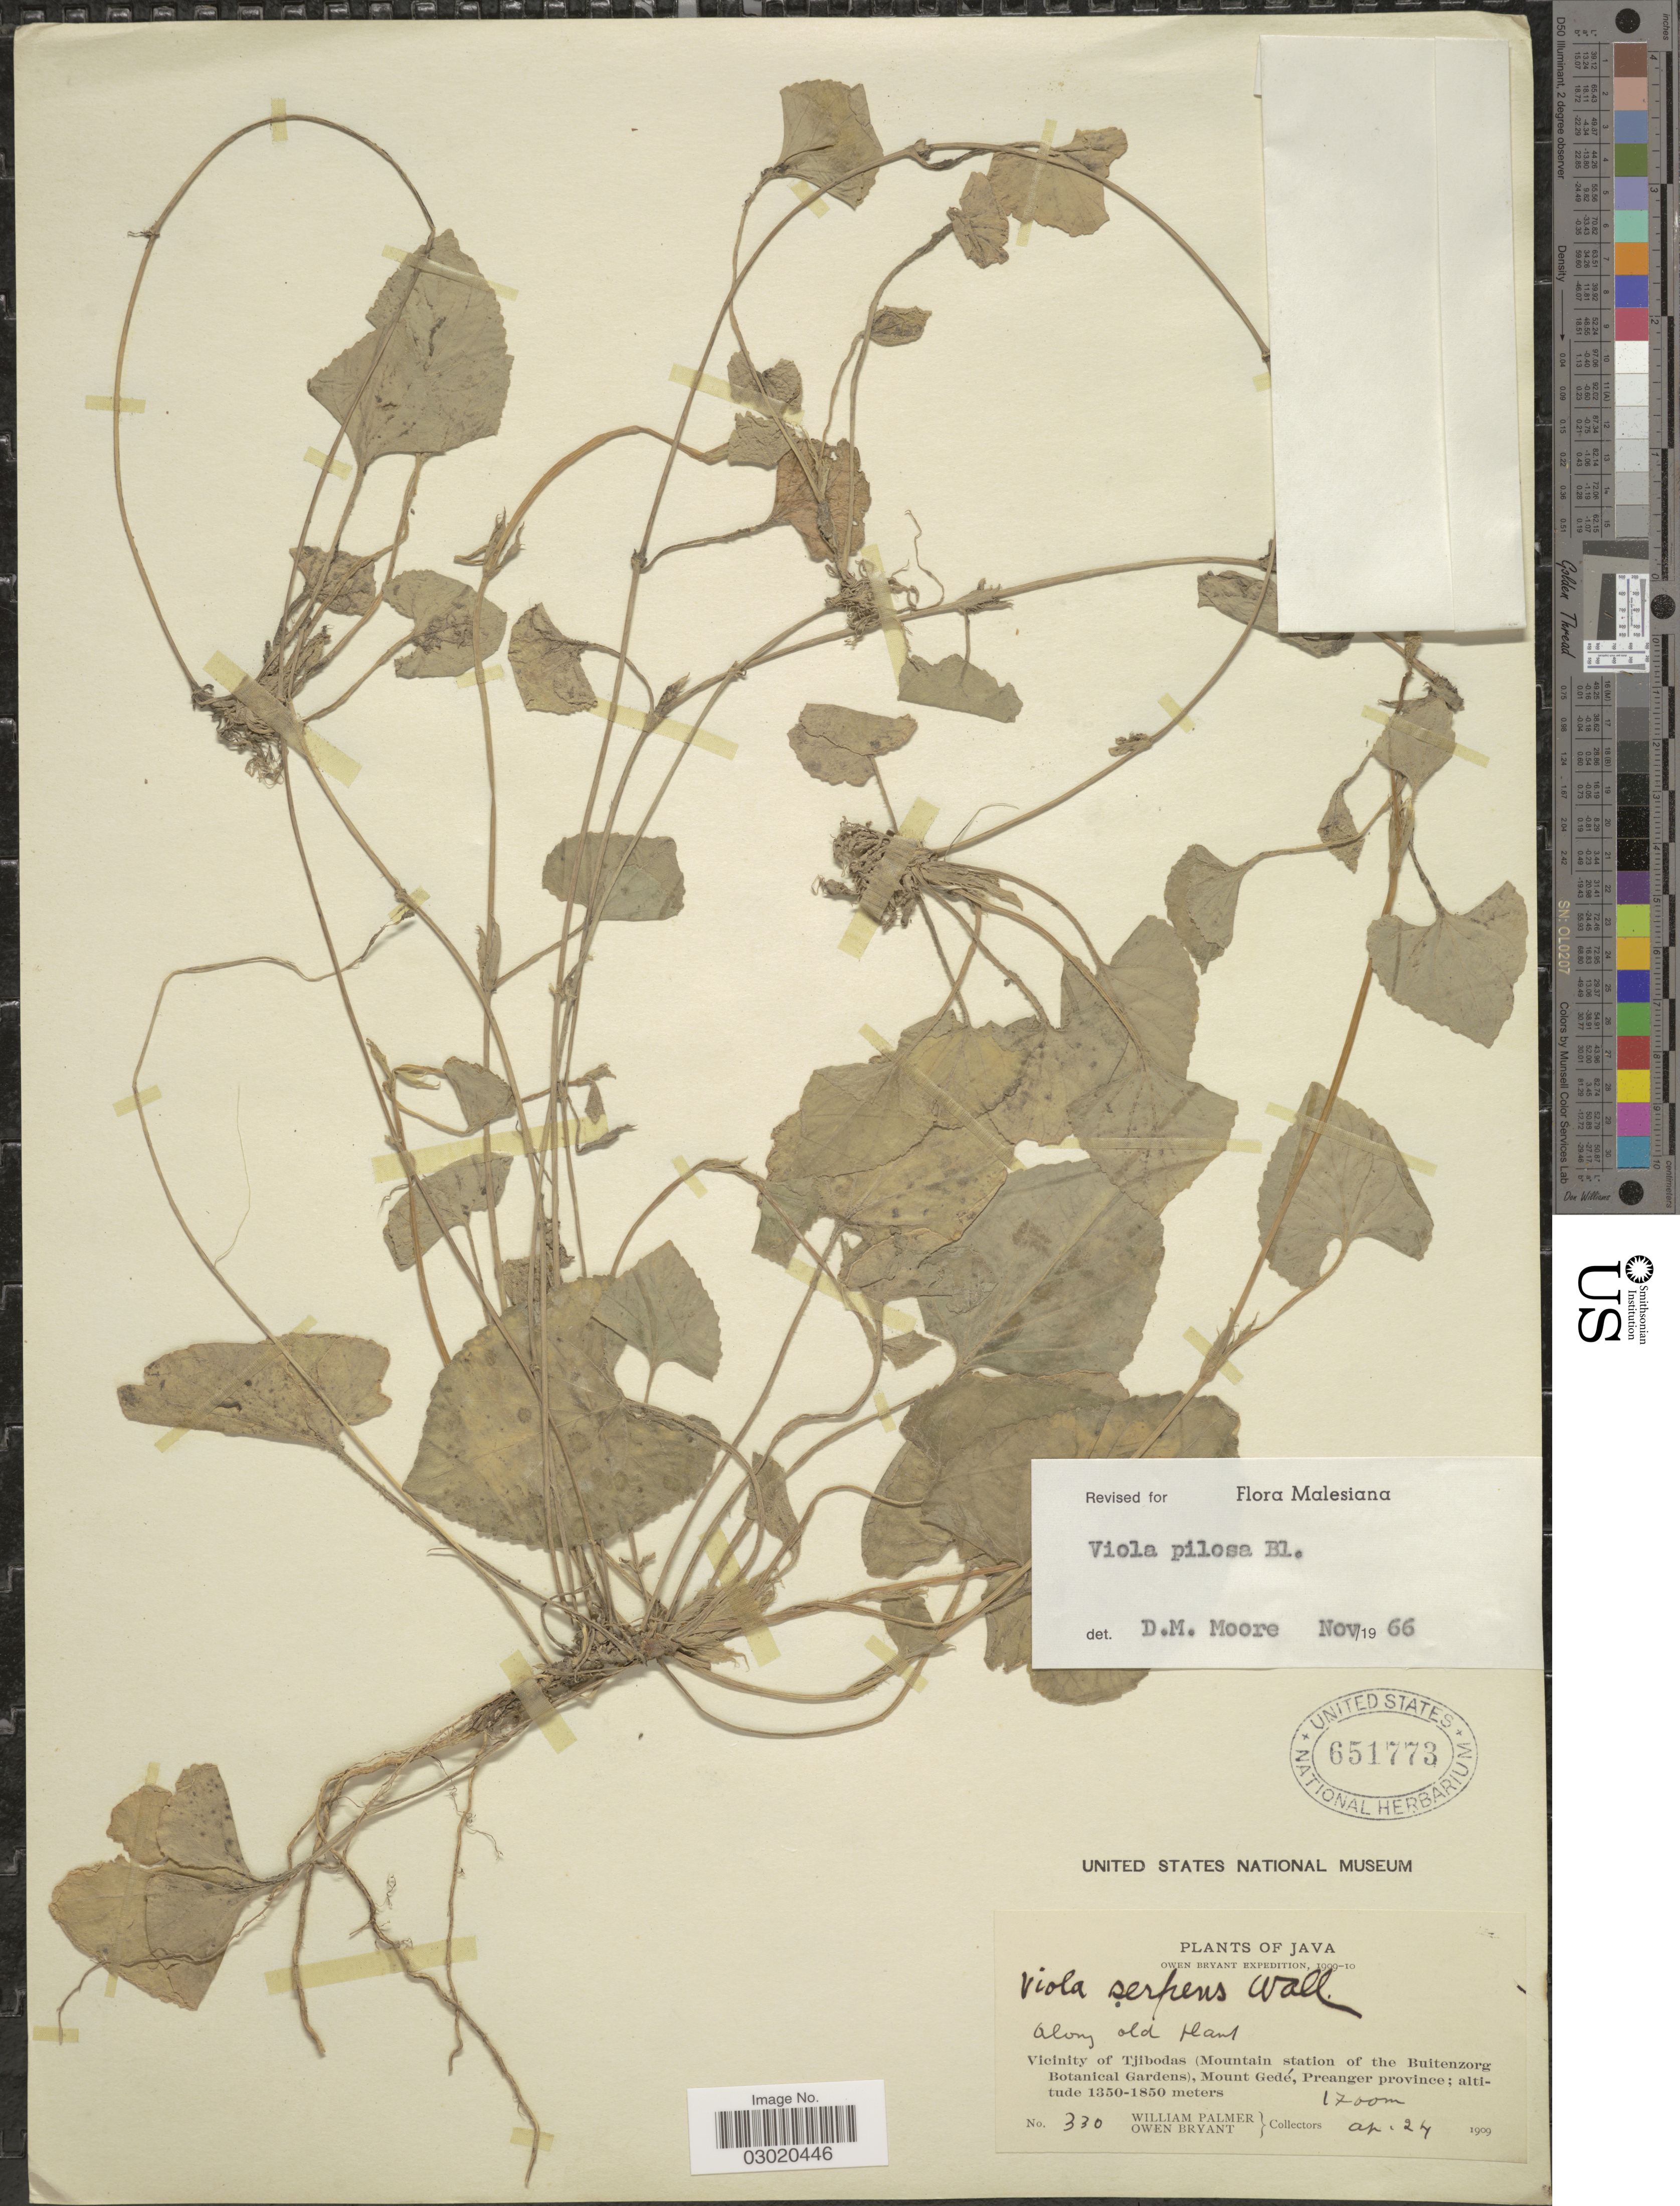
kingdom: Plantae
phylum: Tracheophyta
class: Magnoliopsida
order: Malpighiales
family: Violaceae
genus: Viola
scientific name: Viola pilosa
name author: Blume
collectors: W. Palmer & O. Bryant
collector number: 330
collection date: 1909-04-24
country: Indonesia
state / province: Java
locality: Vicinity of Tjibodas (Mountain station of the Buitenzorg Botanical Gardens), Mount Gedé, Preanger province.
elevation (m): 1350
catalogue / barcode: US 651773